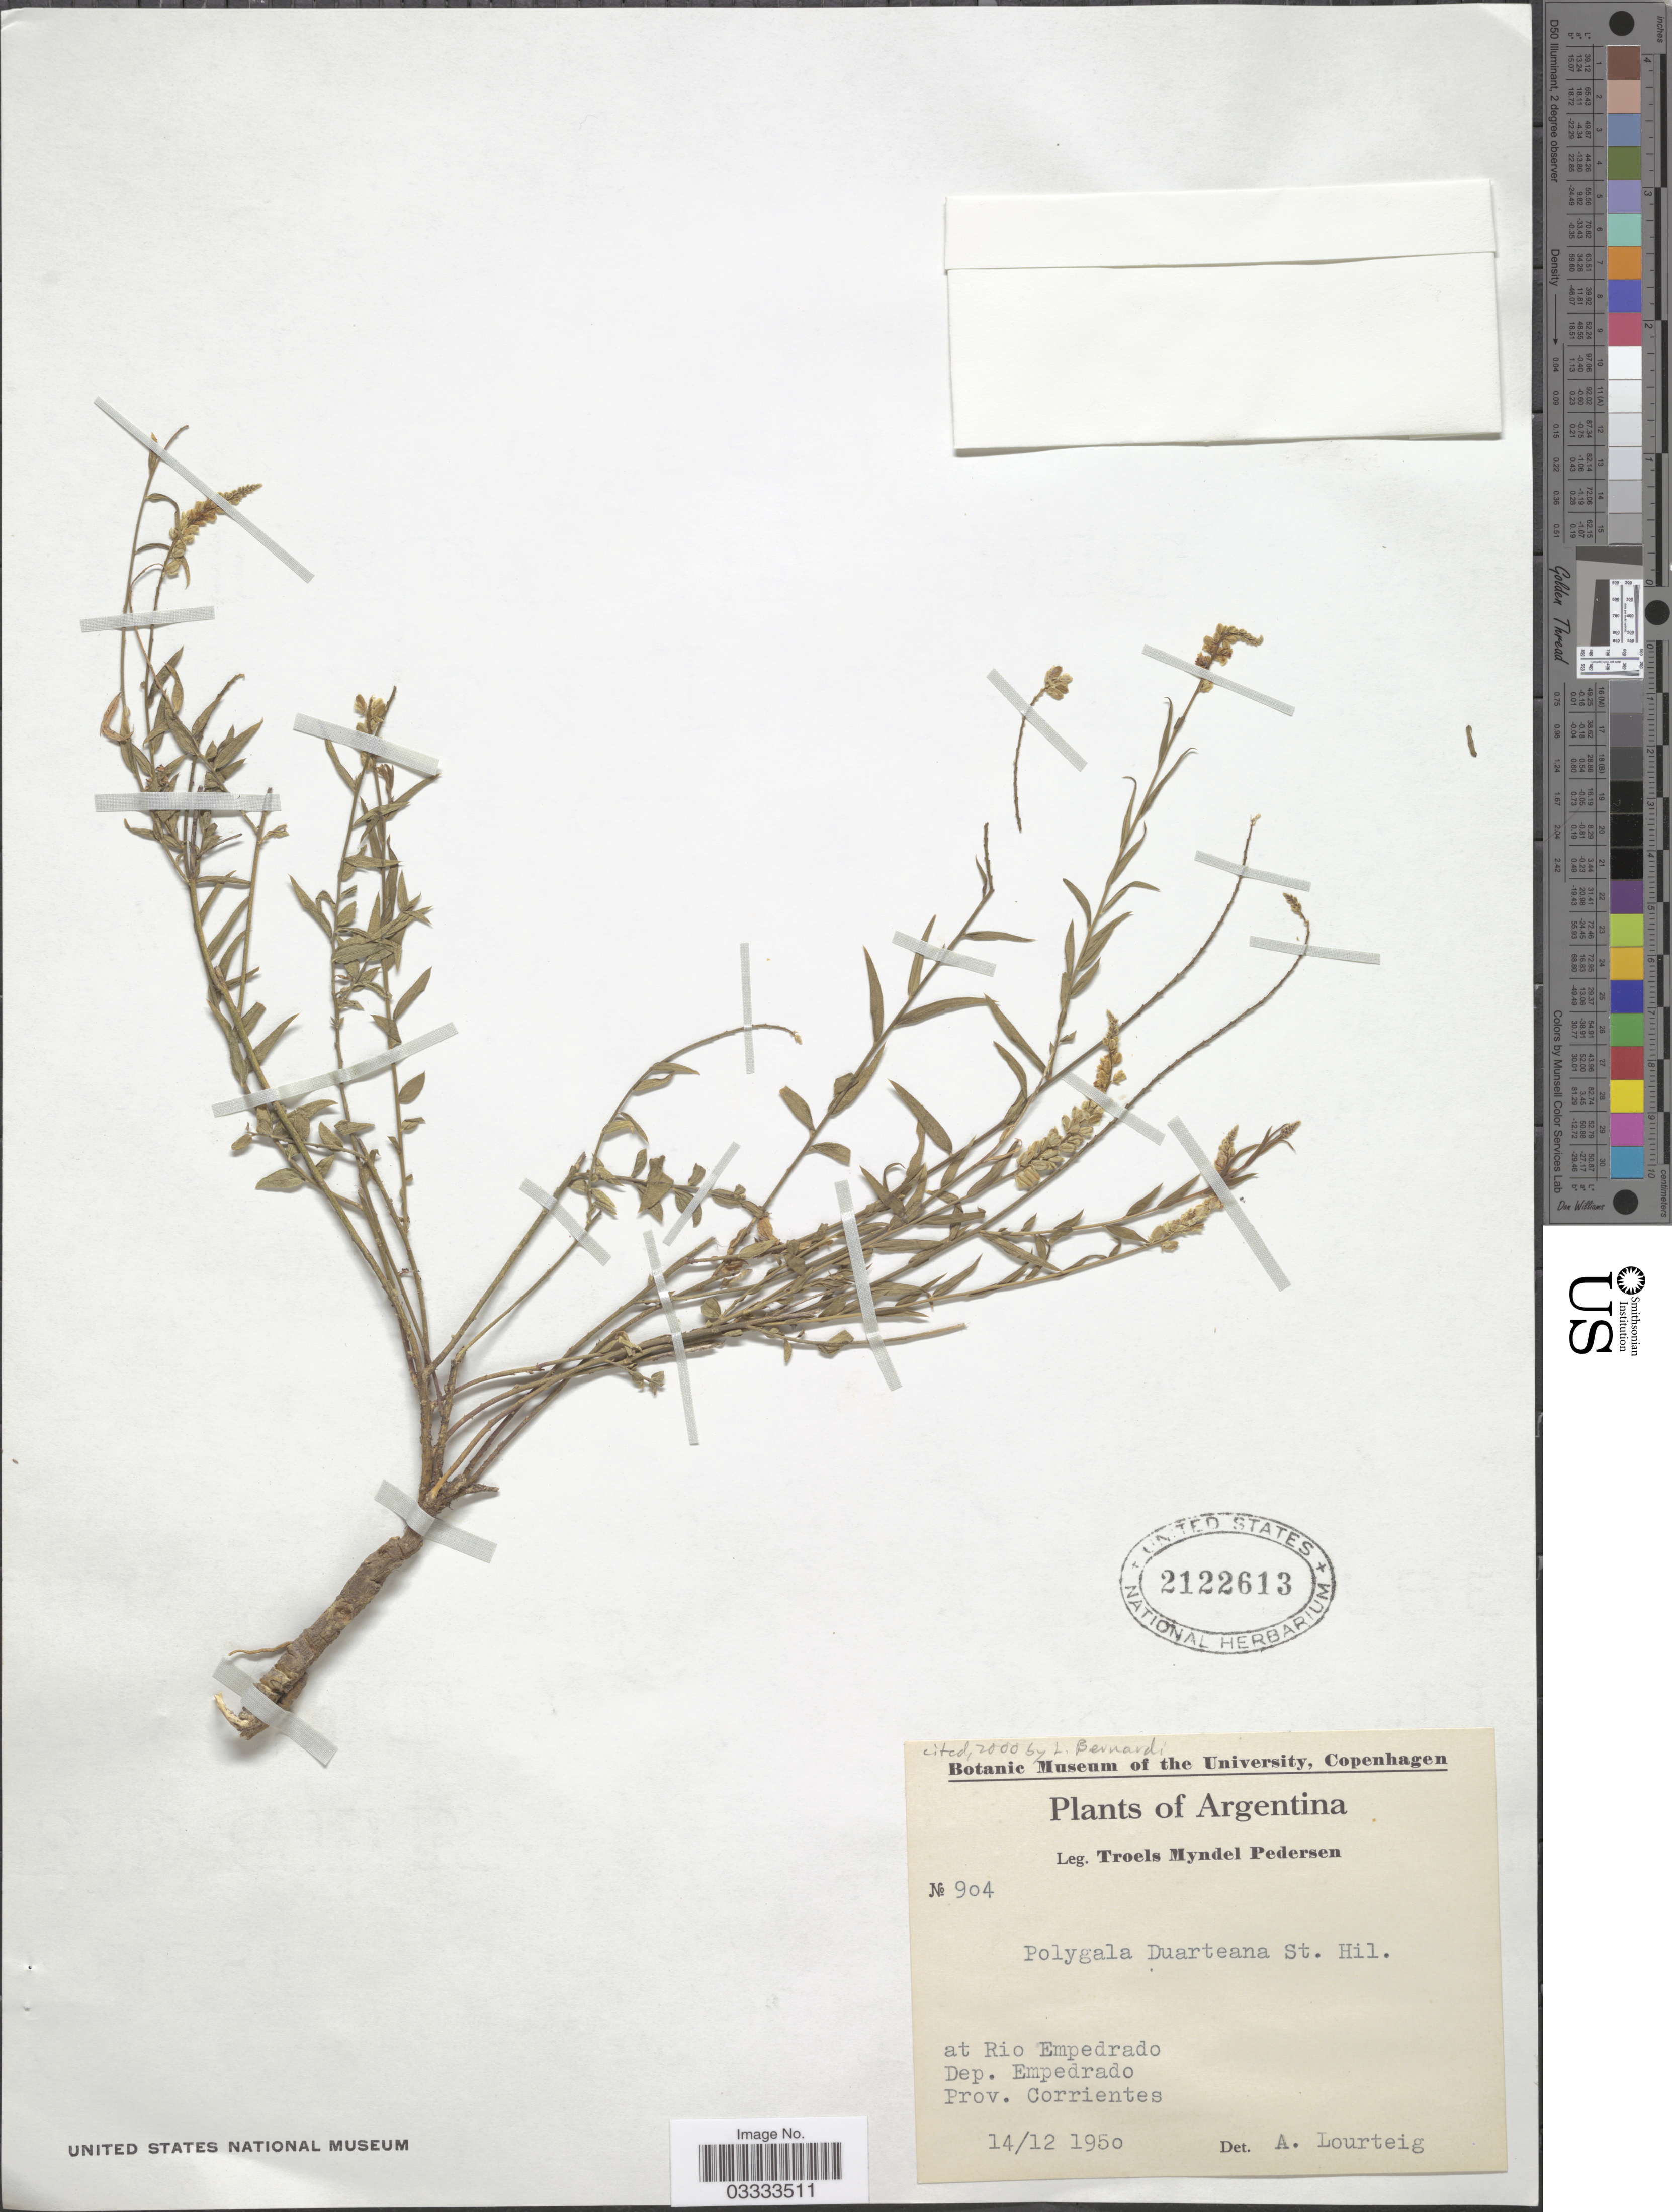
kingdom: Plantae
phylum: Tracheophyta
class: Magnoliopsida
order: Fabales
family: Polygalaceae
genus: Polygala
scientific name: Polygala duarteana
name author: A. St.-Hil. & Moq.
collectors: T. Pederson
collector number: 904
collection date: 1950-12-14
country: Argentina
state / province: Corrientes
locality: At Rio Empedrado. Dep. Empedrado.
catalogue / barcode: US 2122613